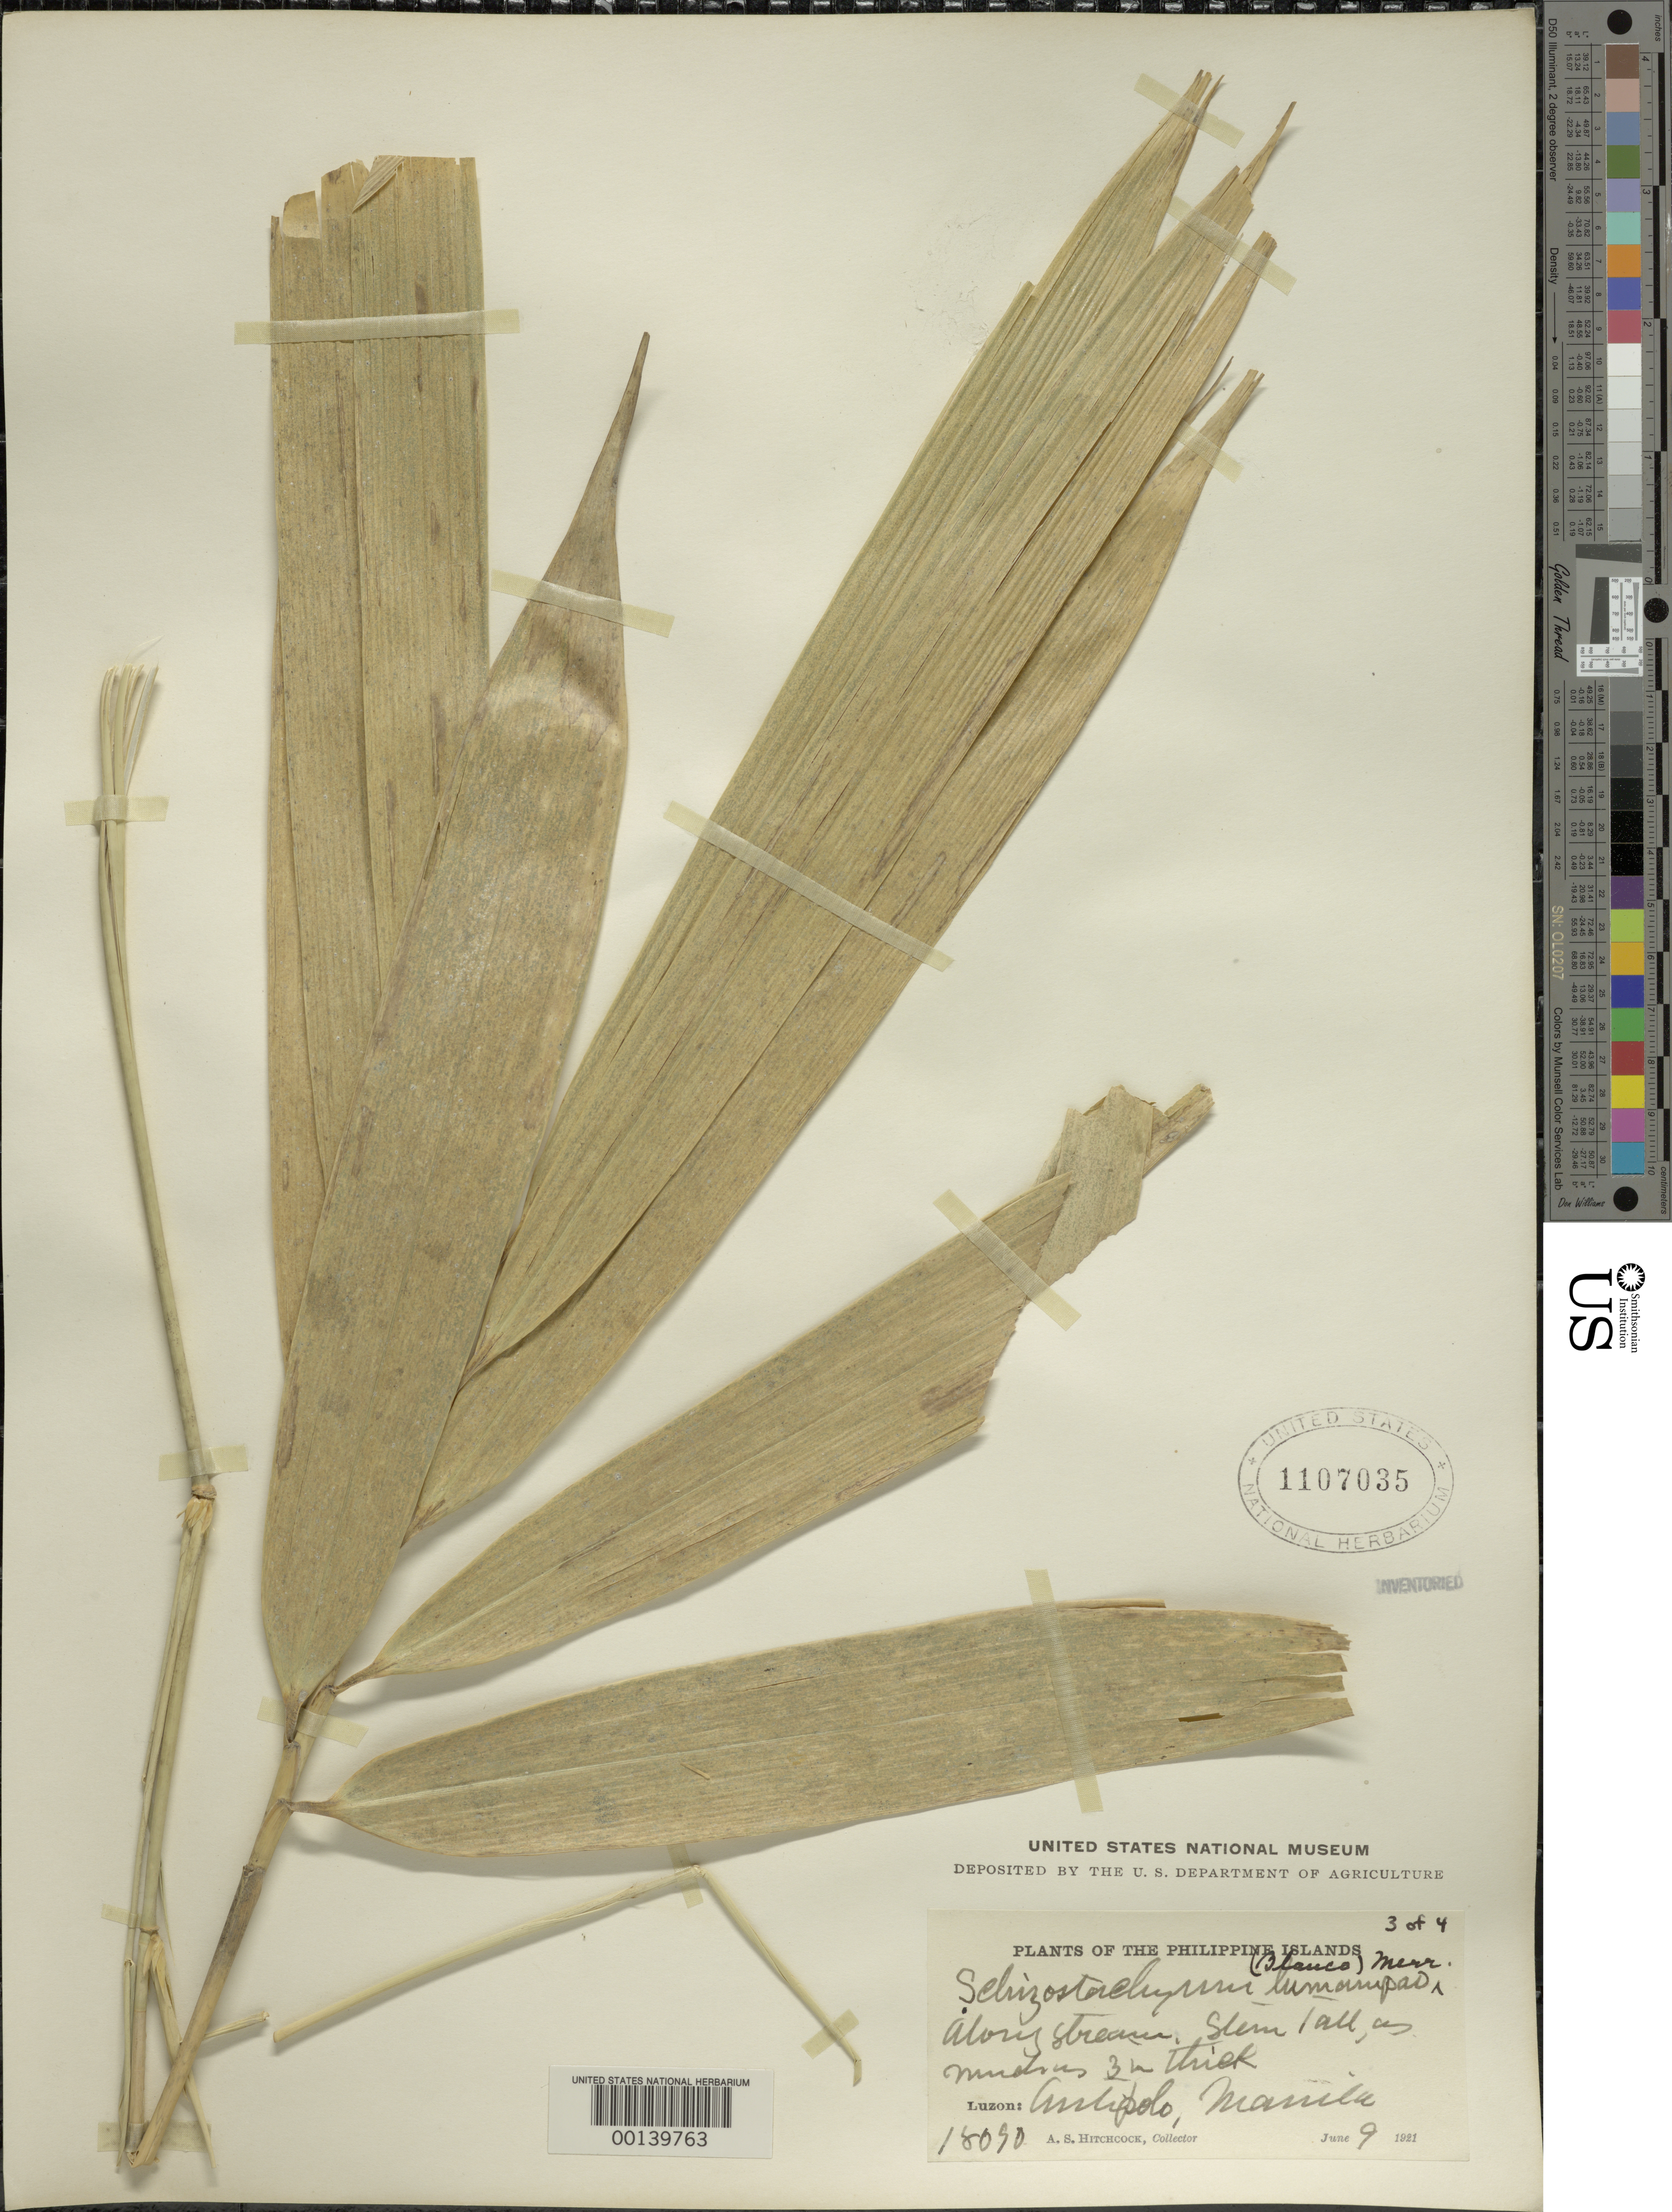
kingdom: Plantae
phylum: Tracheophyta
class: Liliopsida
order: Poales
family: Poaceae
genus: Schizostachyum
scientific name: Schizostachyum lumampao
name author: (Blanco) Merr.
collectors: A. S. Hitchcock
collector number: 18090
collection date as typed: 22 Jun 1921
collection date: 1921-06-22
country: Philippines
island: Luzon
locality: Manilag, autipolo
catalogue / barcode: US 1107035